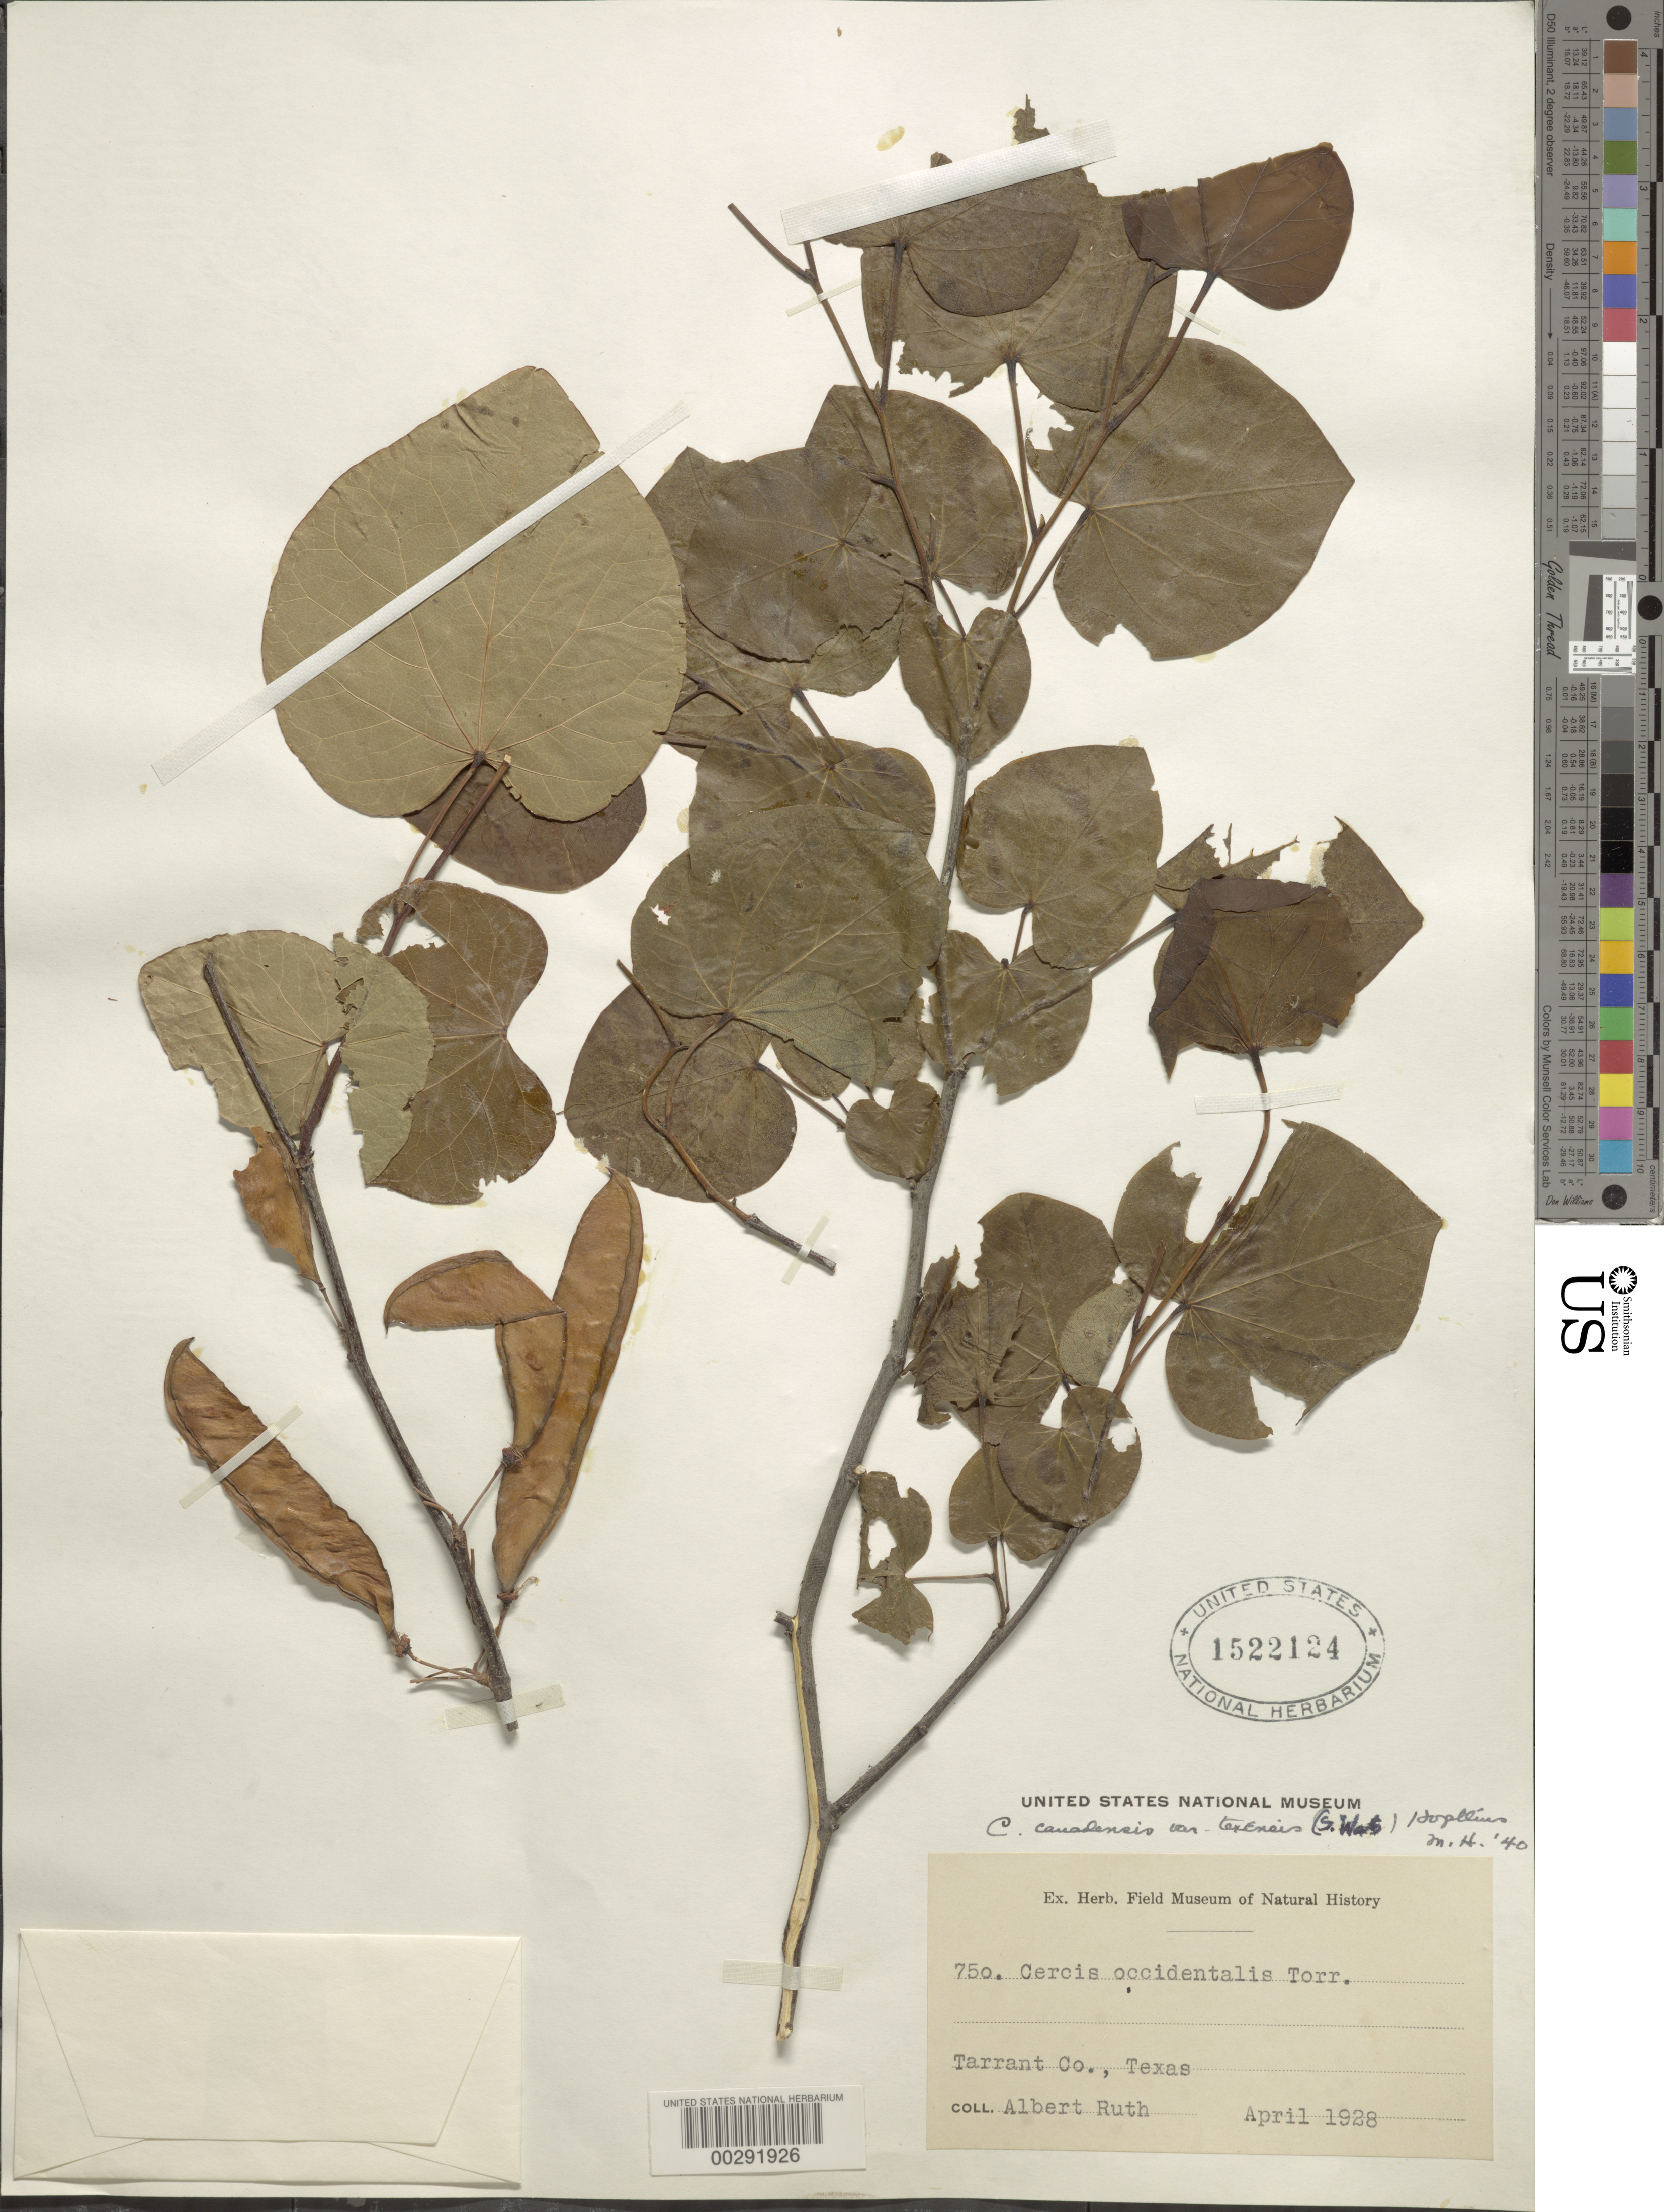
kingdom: Plantae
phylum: Tracheophyta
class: Magnoliopsida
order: Fabales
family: Fabaceae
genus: Cercis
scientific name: Cercis reniformis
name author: A. Gray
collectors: A. Ruth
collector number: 750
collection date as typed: Apr 1928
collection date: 1928-04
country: United States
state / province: Texas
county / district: Tarrant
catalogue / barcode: US 1522124